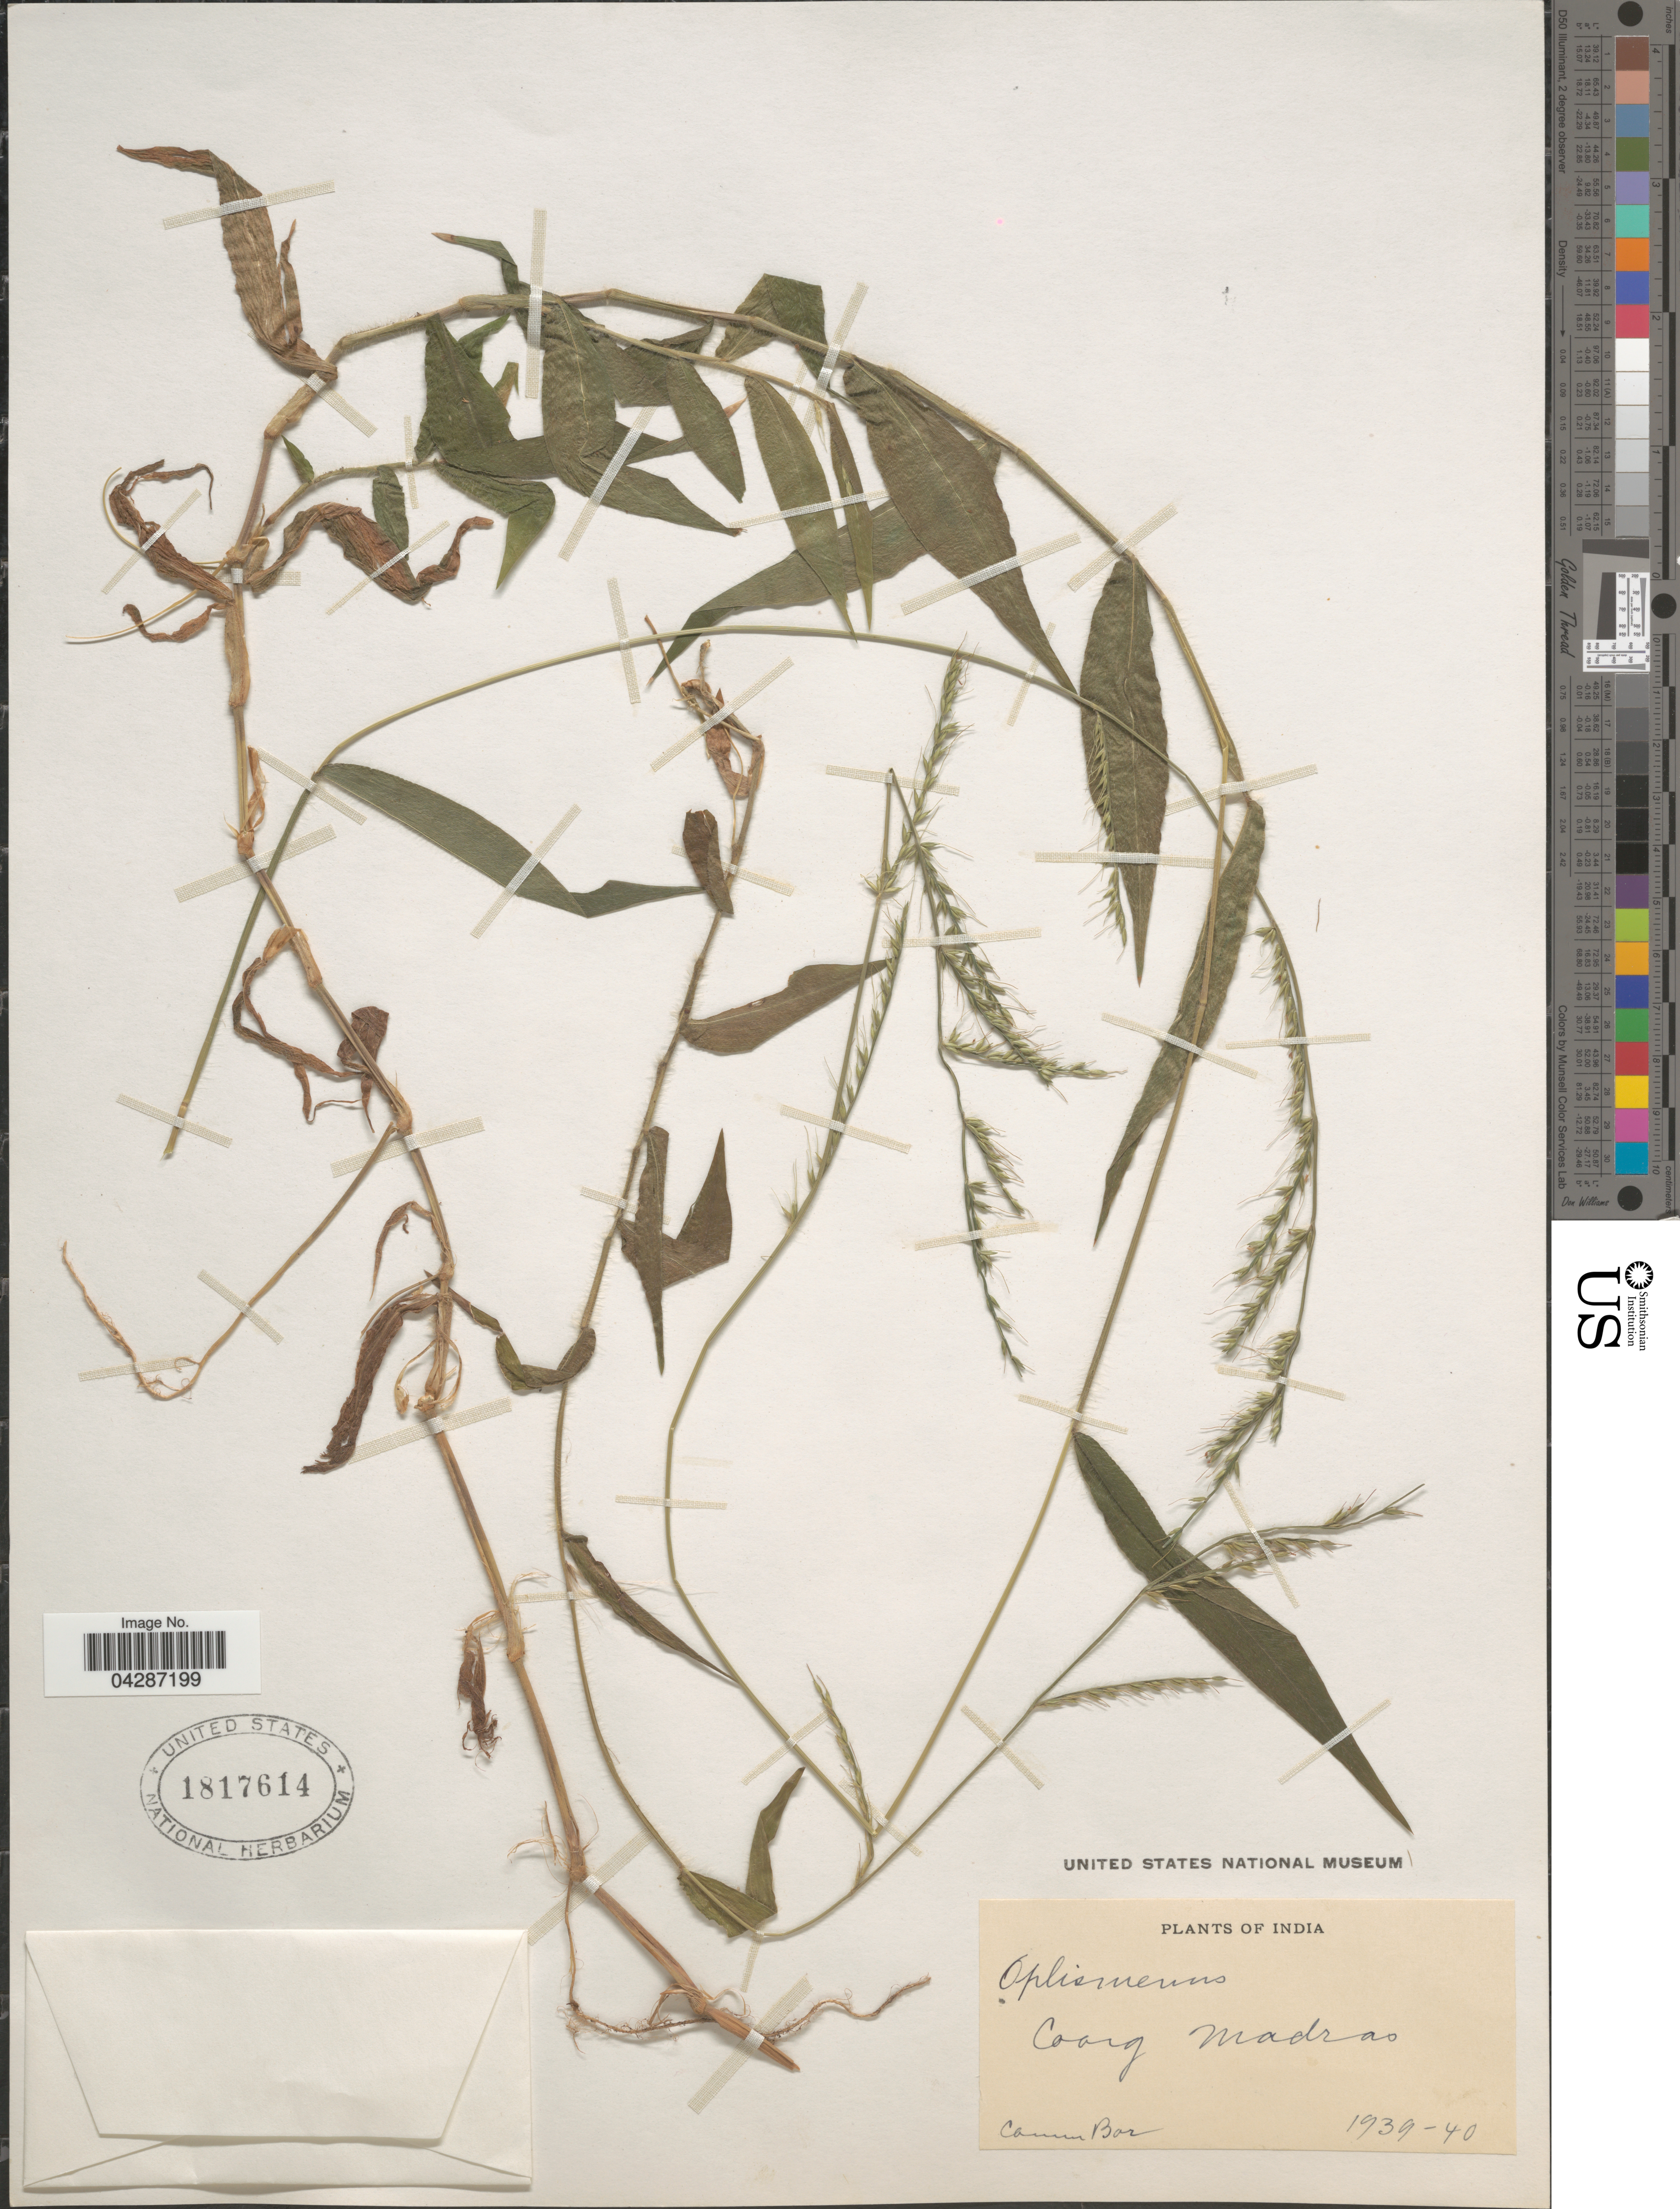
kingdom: Plantae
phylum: Tracheophyta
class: Liliopsida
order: Poales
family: Poaceae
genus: Oplismenus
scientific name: Oplismenus compositus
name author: (L.) P. Beauv.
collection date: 1939/1940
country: India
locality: Coarg Madras.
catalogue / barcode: US 1817614